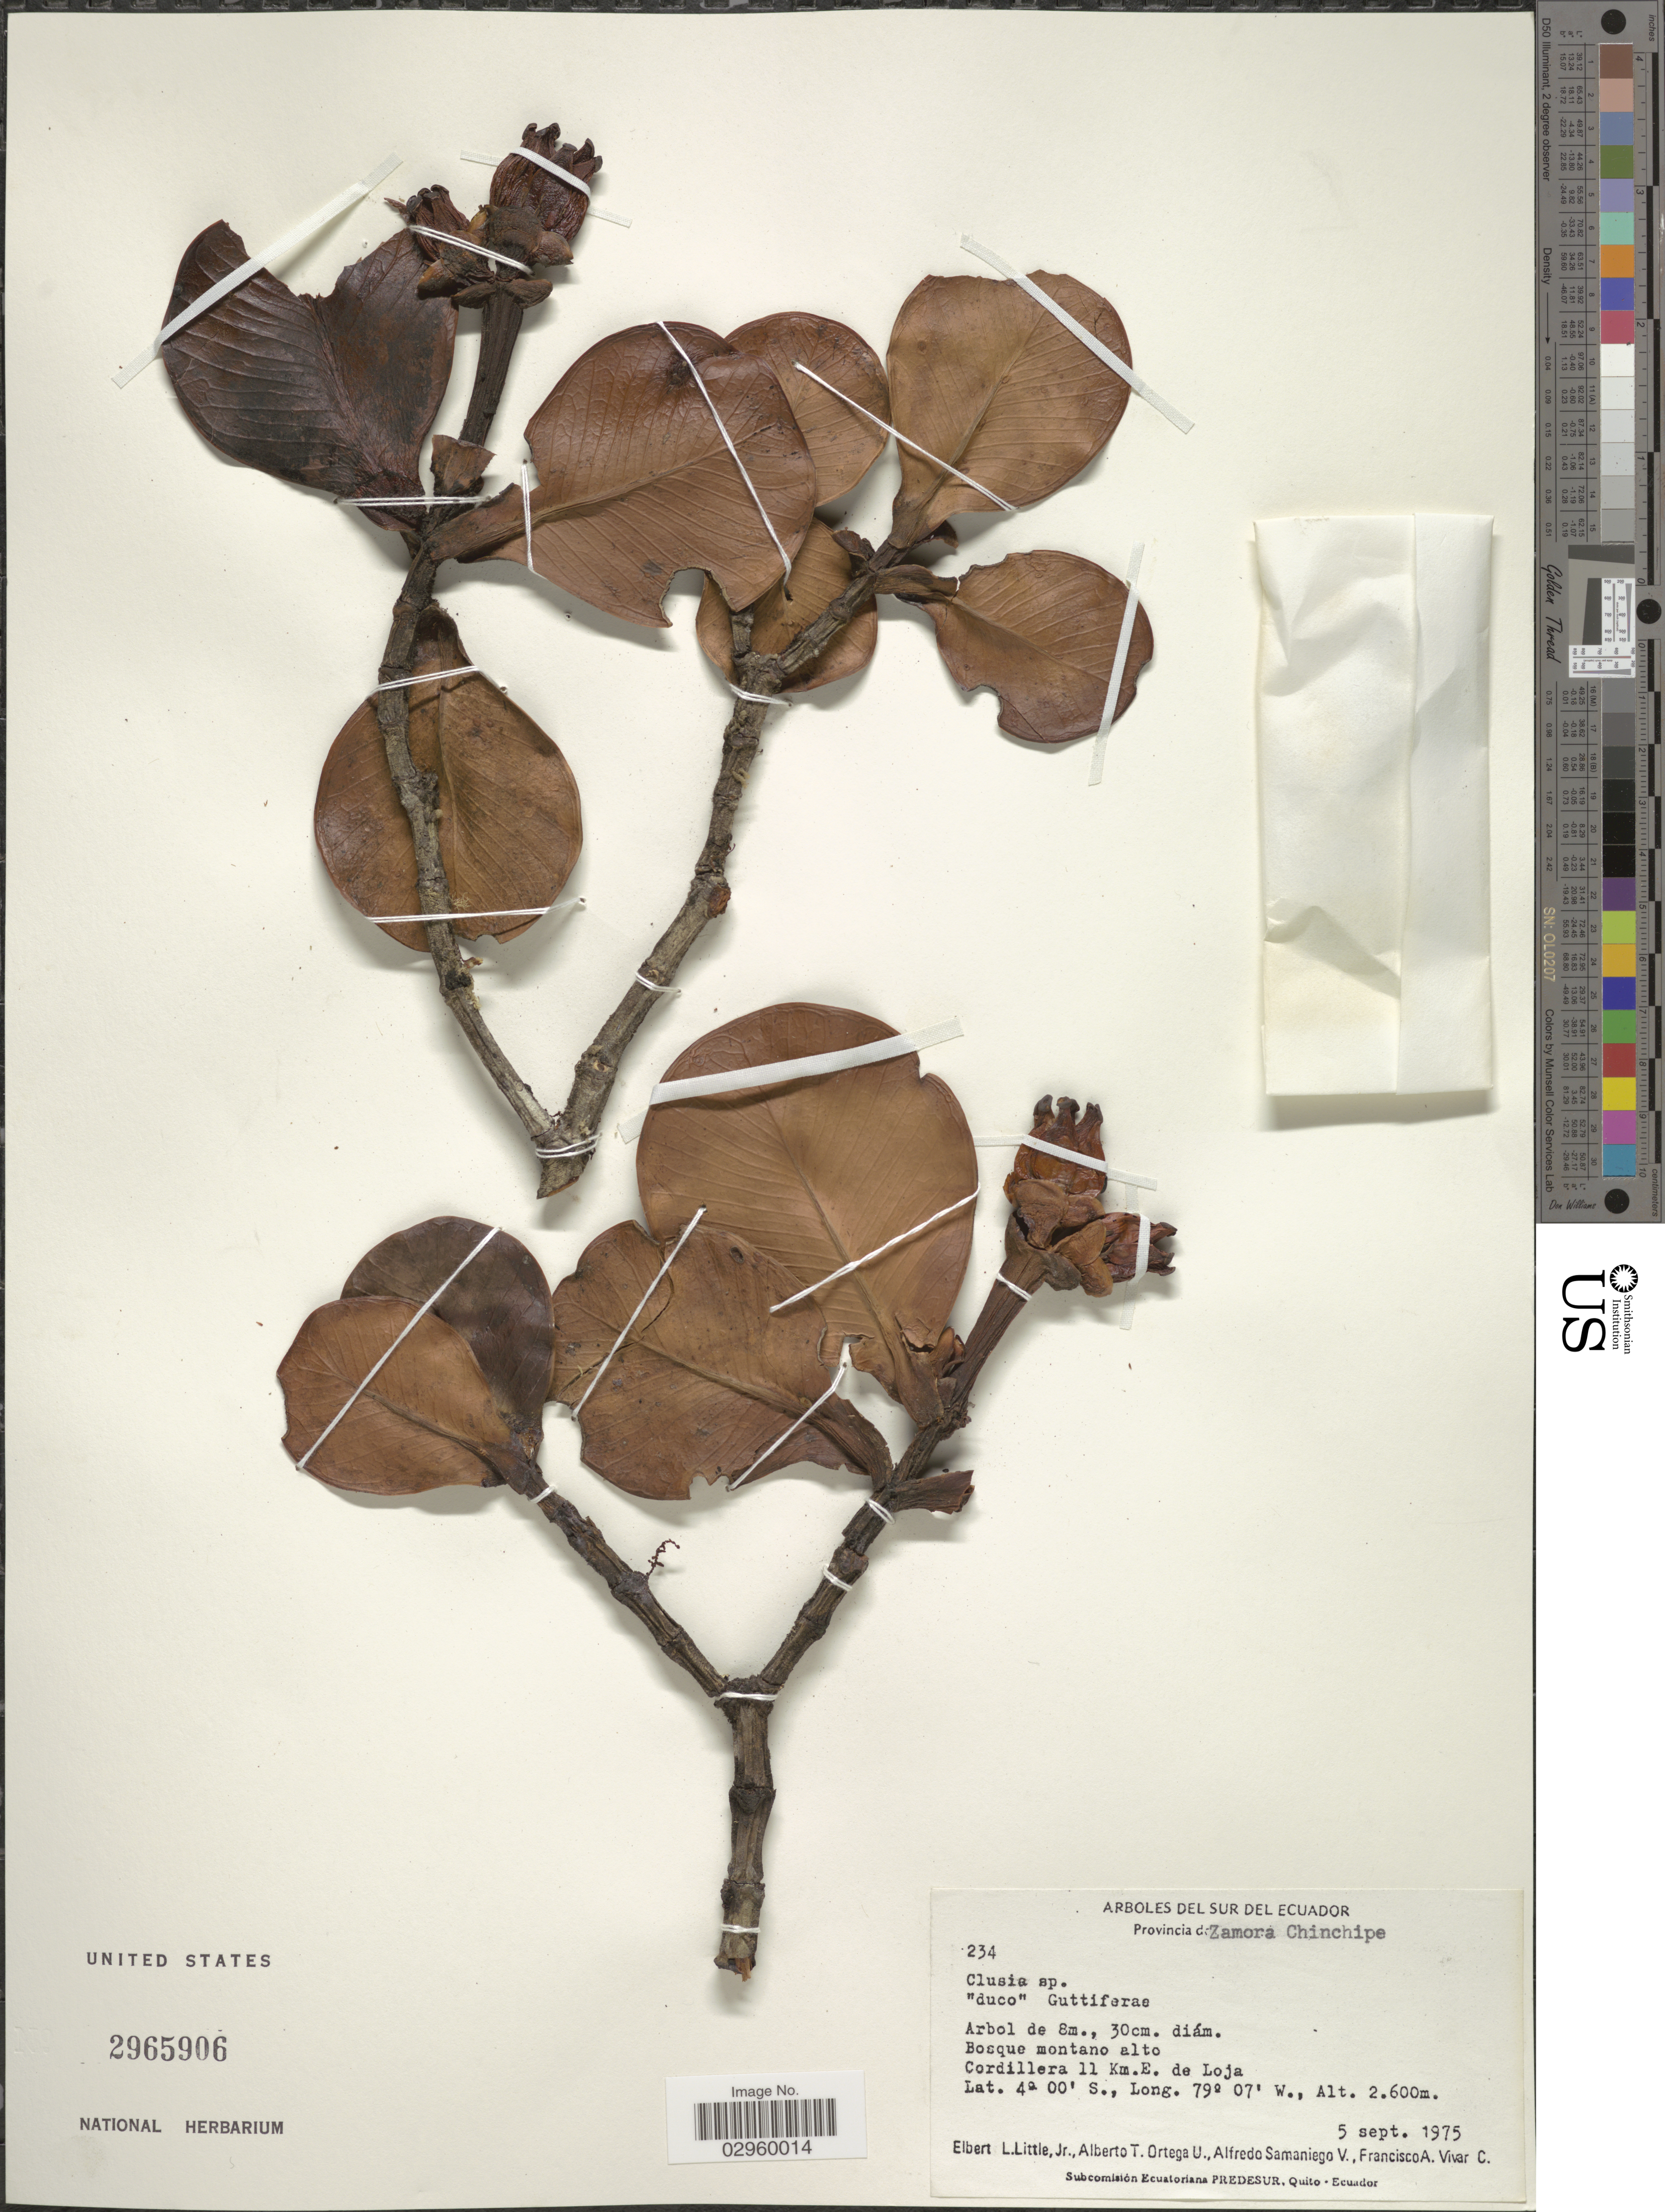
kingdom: Plantae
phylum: Tracheophyta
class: Magnoliopsida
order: Malpighiales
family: Clusiaceae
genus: Clusia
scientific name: Clusia sp.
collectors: E. L. Little, A. T. Ortega U., A. V. Samaniego & F. A. Vivar C.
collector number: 234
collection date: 1975-09-05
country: Ecuador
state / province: Zamora-Chinchipe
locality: Cordillera 11 Km. E. de Loja. Sur del Ecuador.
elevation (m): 2600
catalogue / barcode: US 2965906